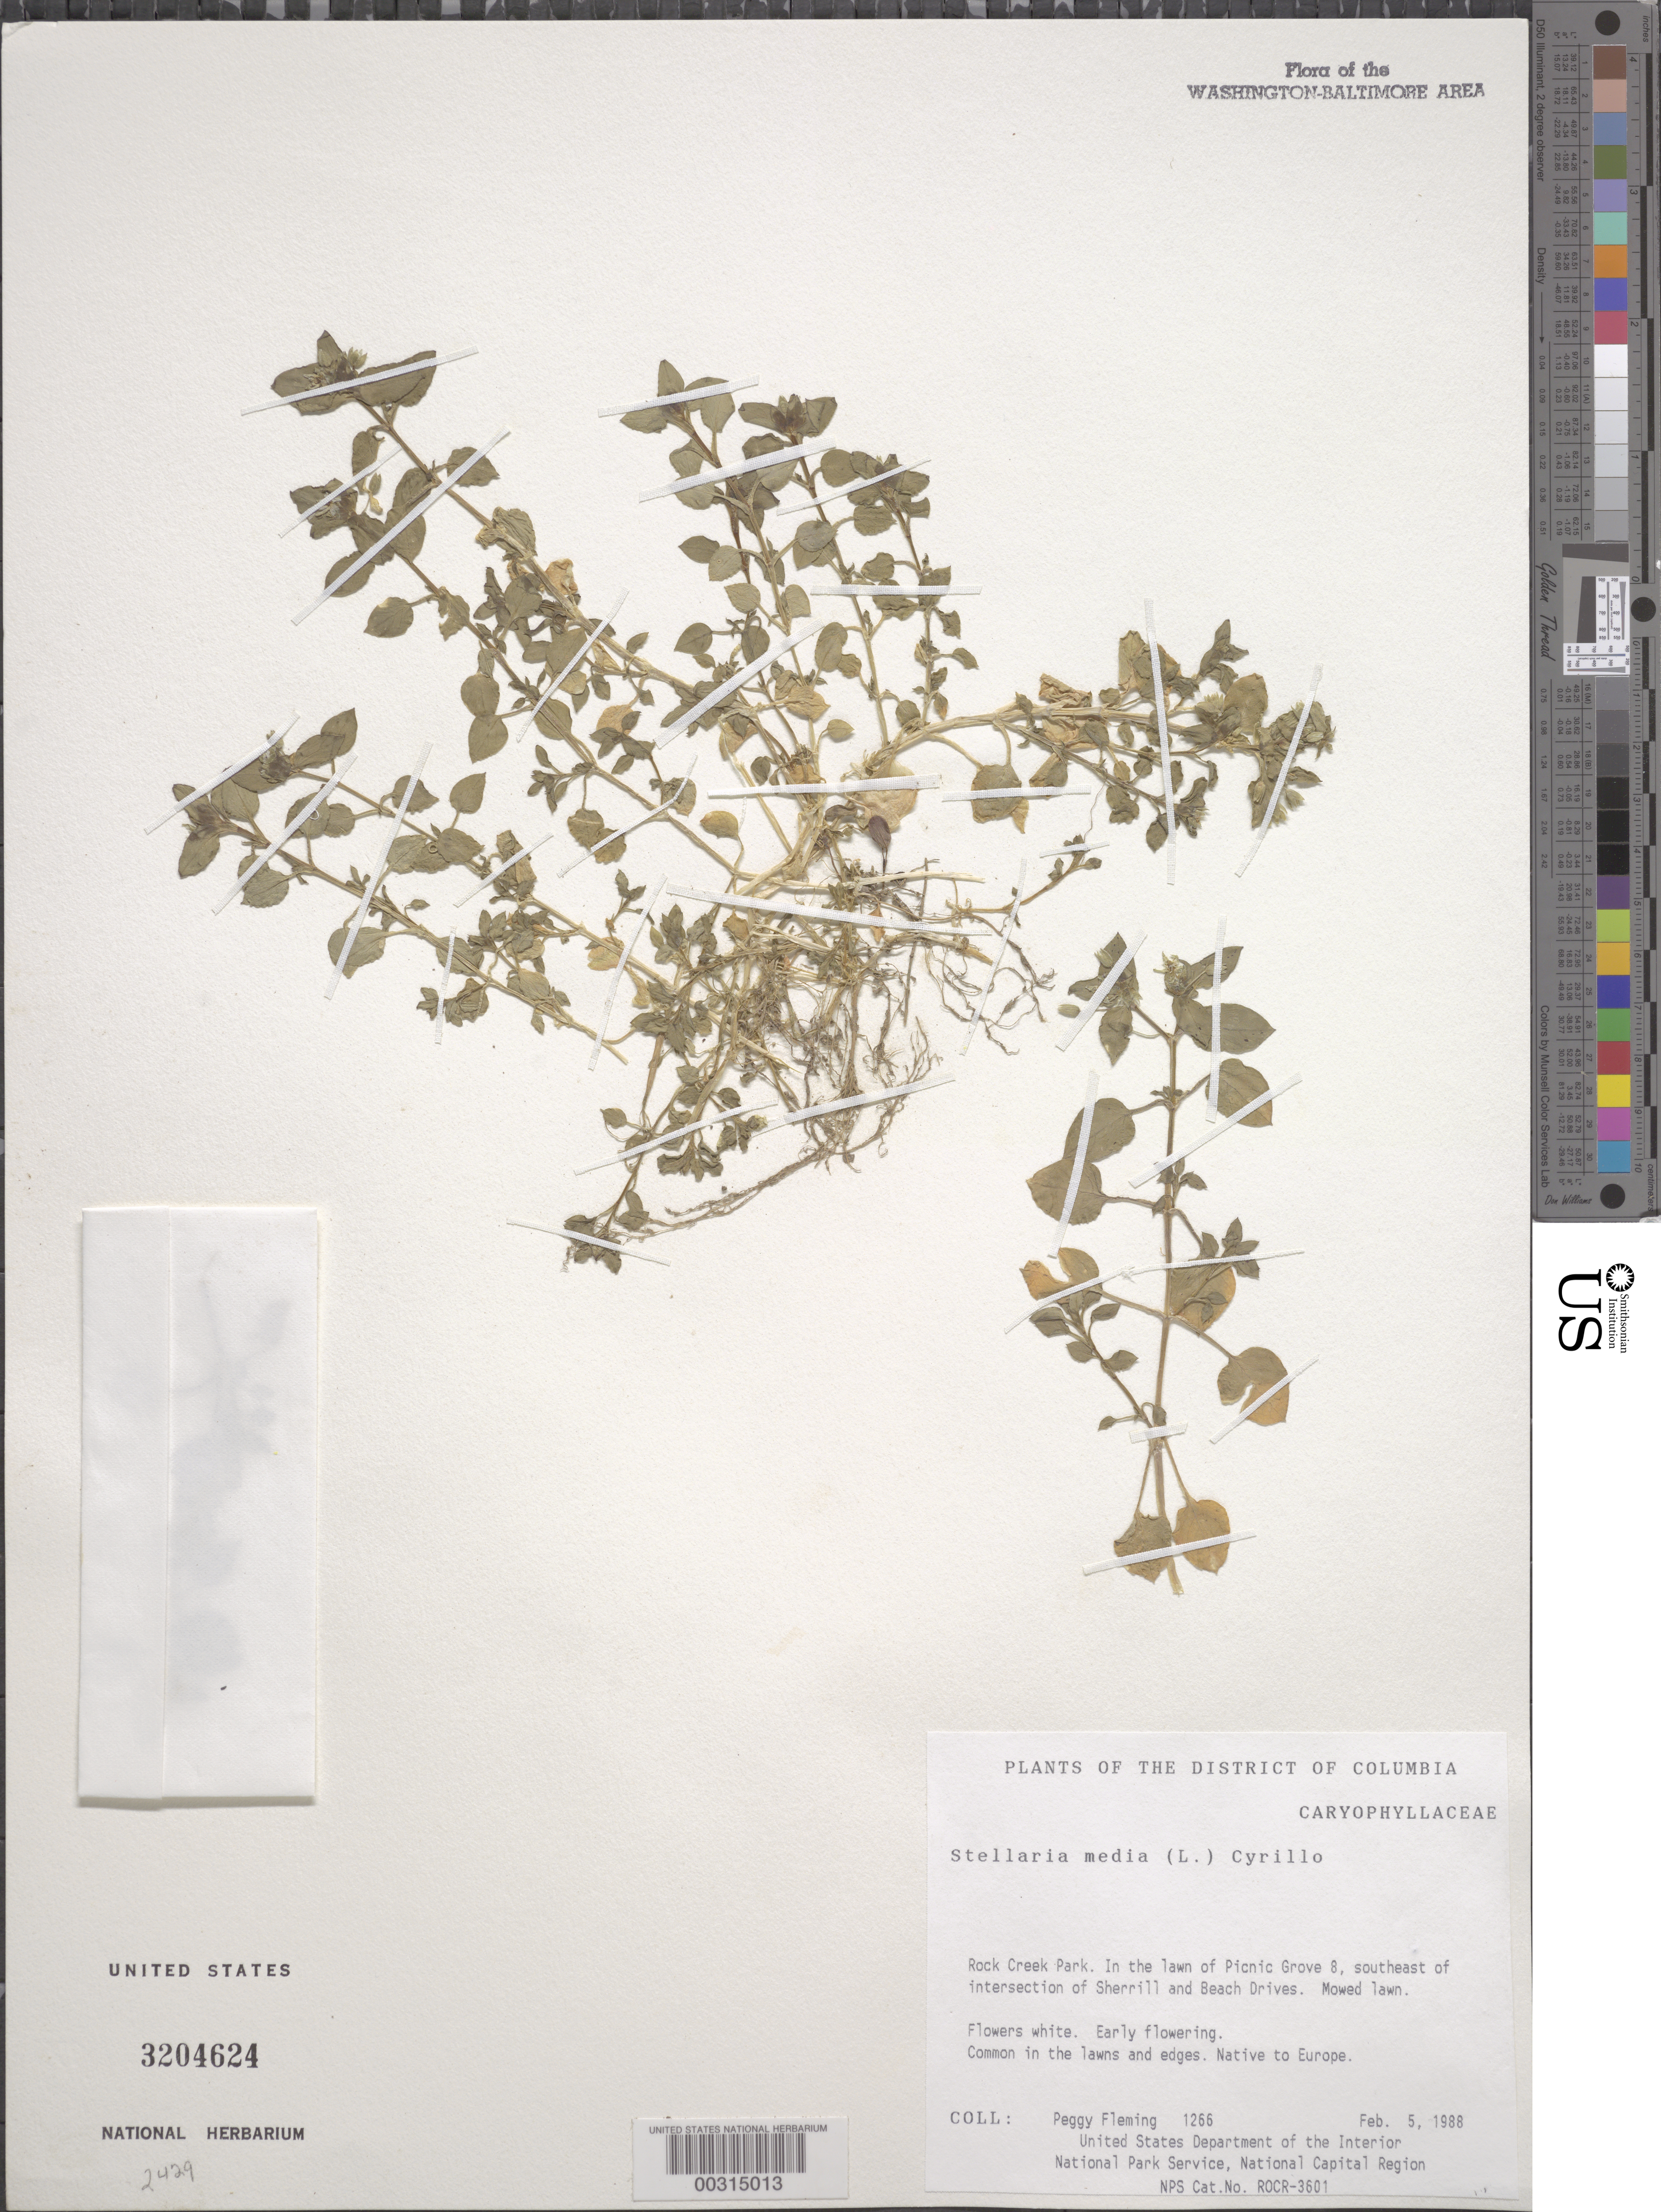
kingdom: Plantae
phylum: Tracheophyta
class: Magnoliopsida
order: Caryophyllales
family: Caryophyllaceae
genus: Stellaria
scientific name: Stellaria media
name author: (L.) Vill.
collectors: P. Fleming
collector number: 1266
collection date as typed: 05 Feb 1988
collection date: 1988-02-05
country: United States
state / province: District of Columbia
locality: Rock Creek Park, Picnic Grove 8, SE of intersection of Sherrill and Beach Drives Rock Creek Park & vicinity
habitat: Mowed lawn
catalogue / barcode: US 3204624